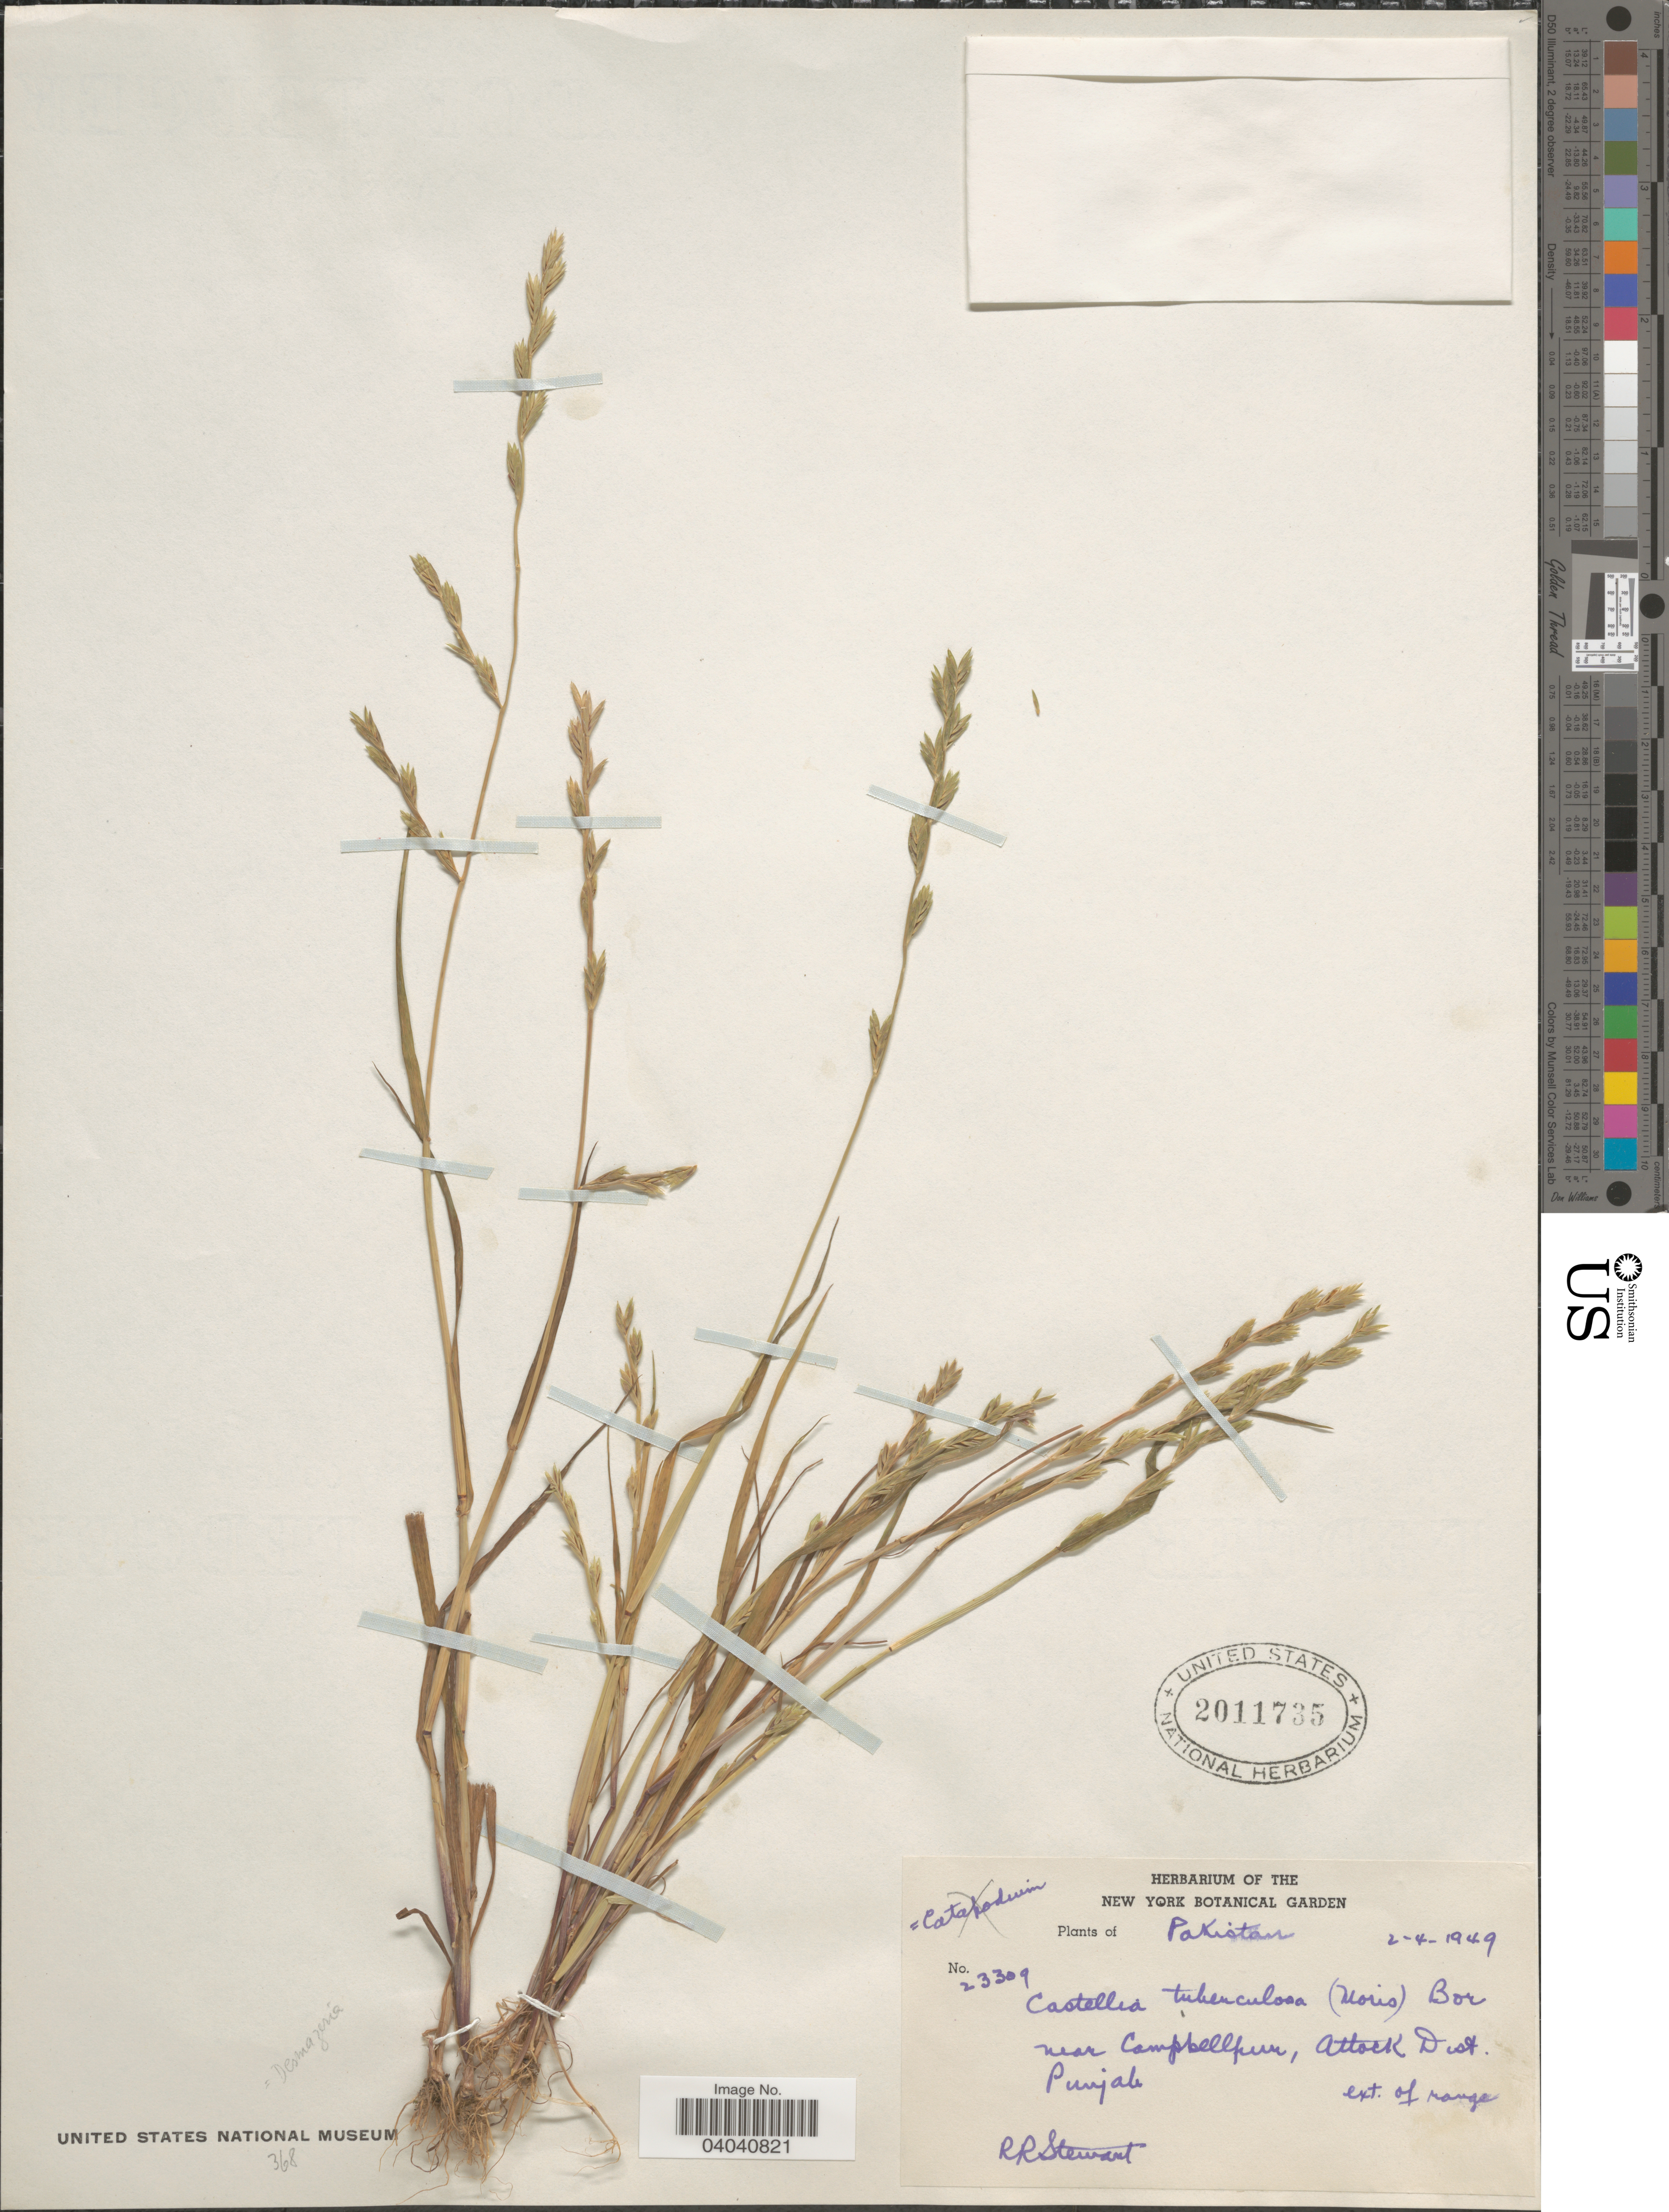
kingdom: Plantae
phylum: Tracheophyta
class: Liliopsida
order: Poales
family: Poaceae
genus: Castellia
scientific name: Castellia tuberculosa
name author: (Moris) Bor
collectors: R. Stewart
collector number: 23309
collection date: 1949-04-02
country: Pakistan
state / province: Punjab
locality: Near Campbellpur, Attock Dist. ext. of range.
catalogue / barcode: US 2011735